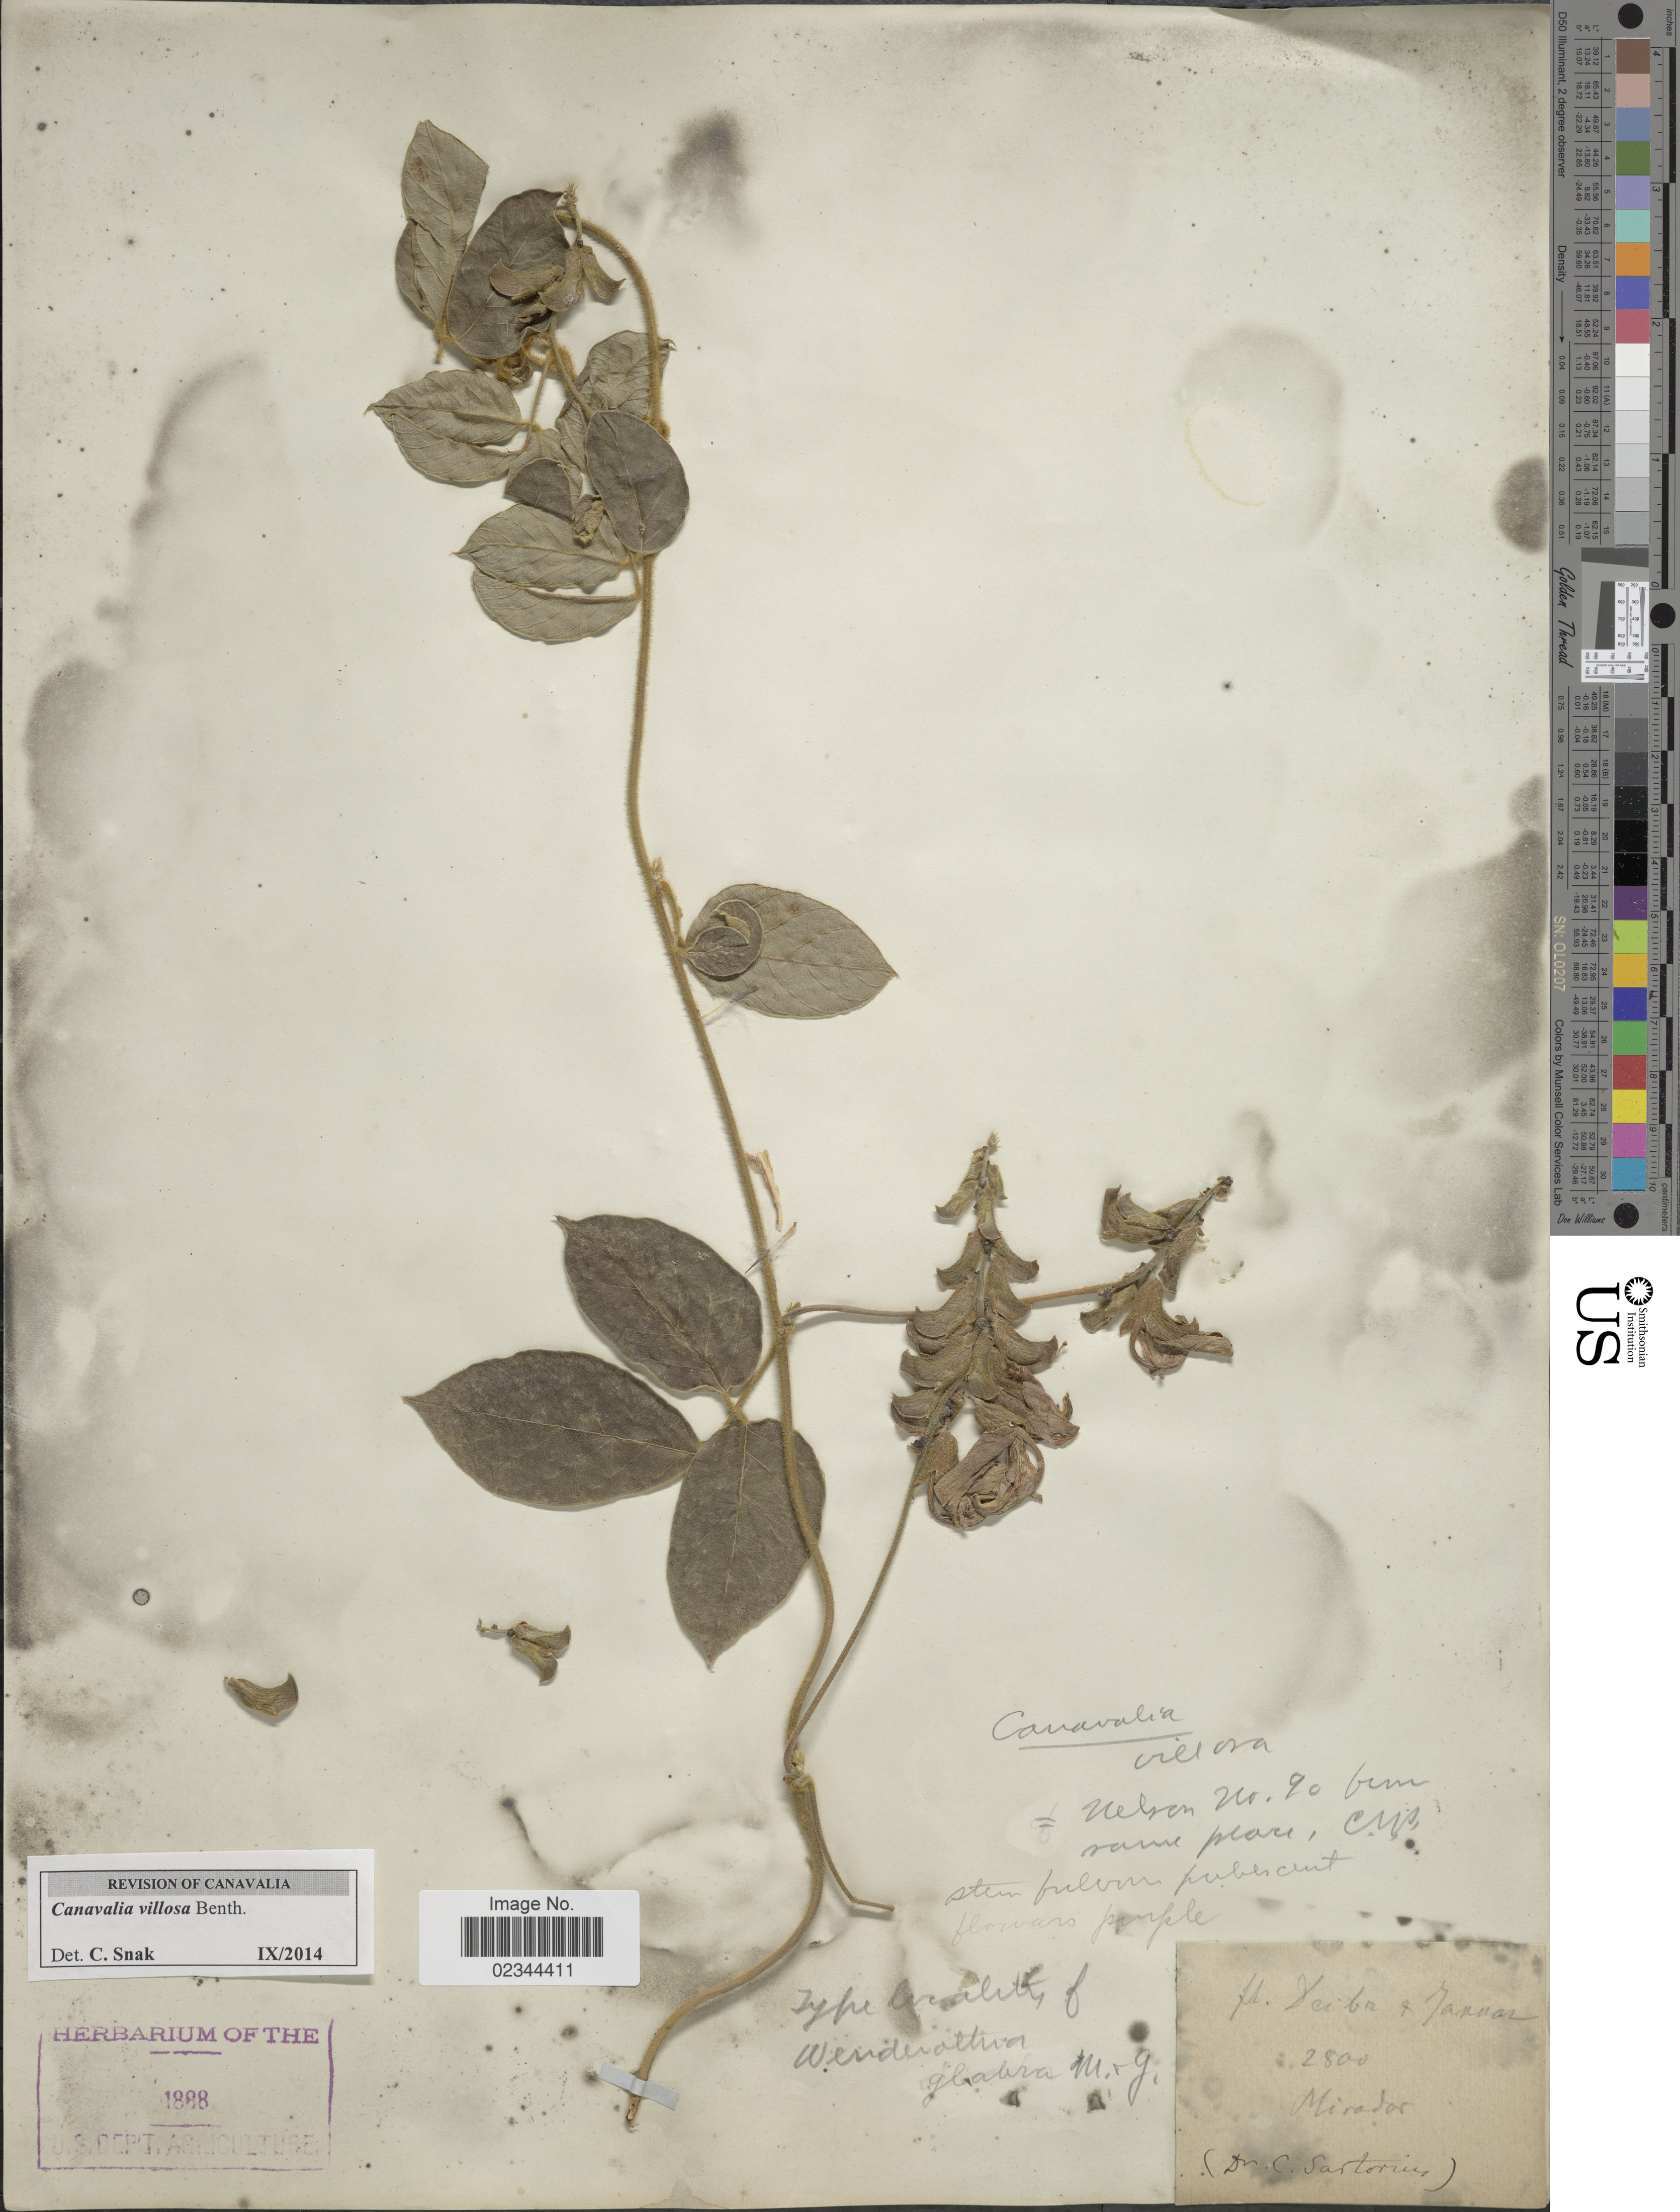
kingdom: Plantae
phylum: Tracheophyta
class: Magnoliopsida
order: Fabales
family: Fabaceae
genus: Canavalia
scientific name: Canavalia villosa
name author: Benth.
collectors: C. Sartorius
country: Mexico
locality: Mirador